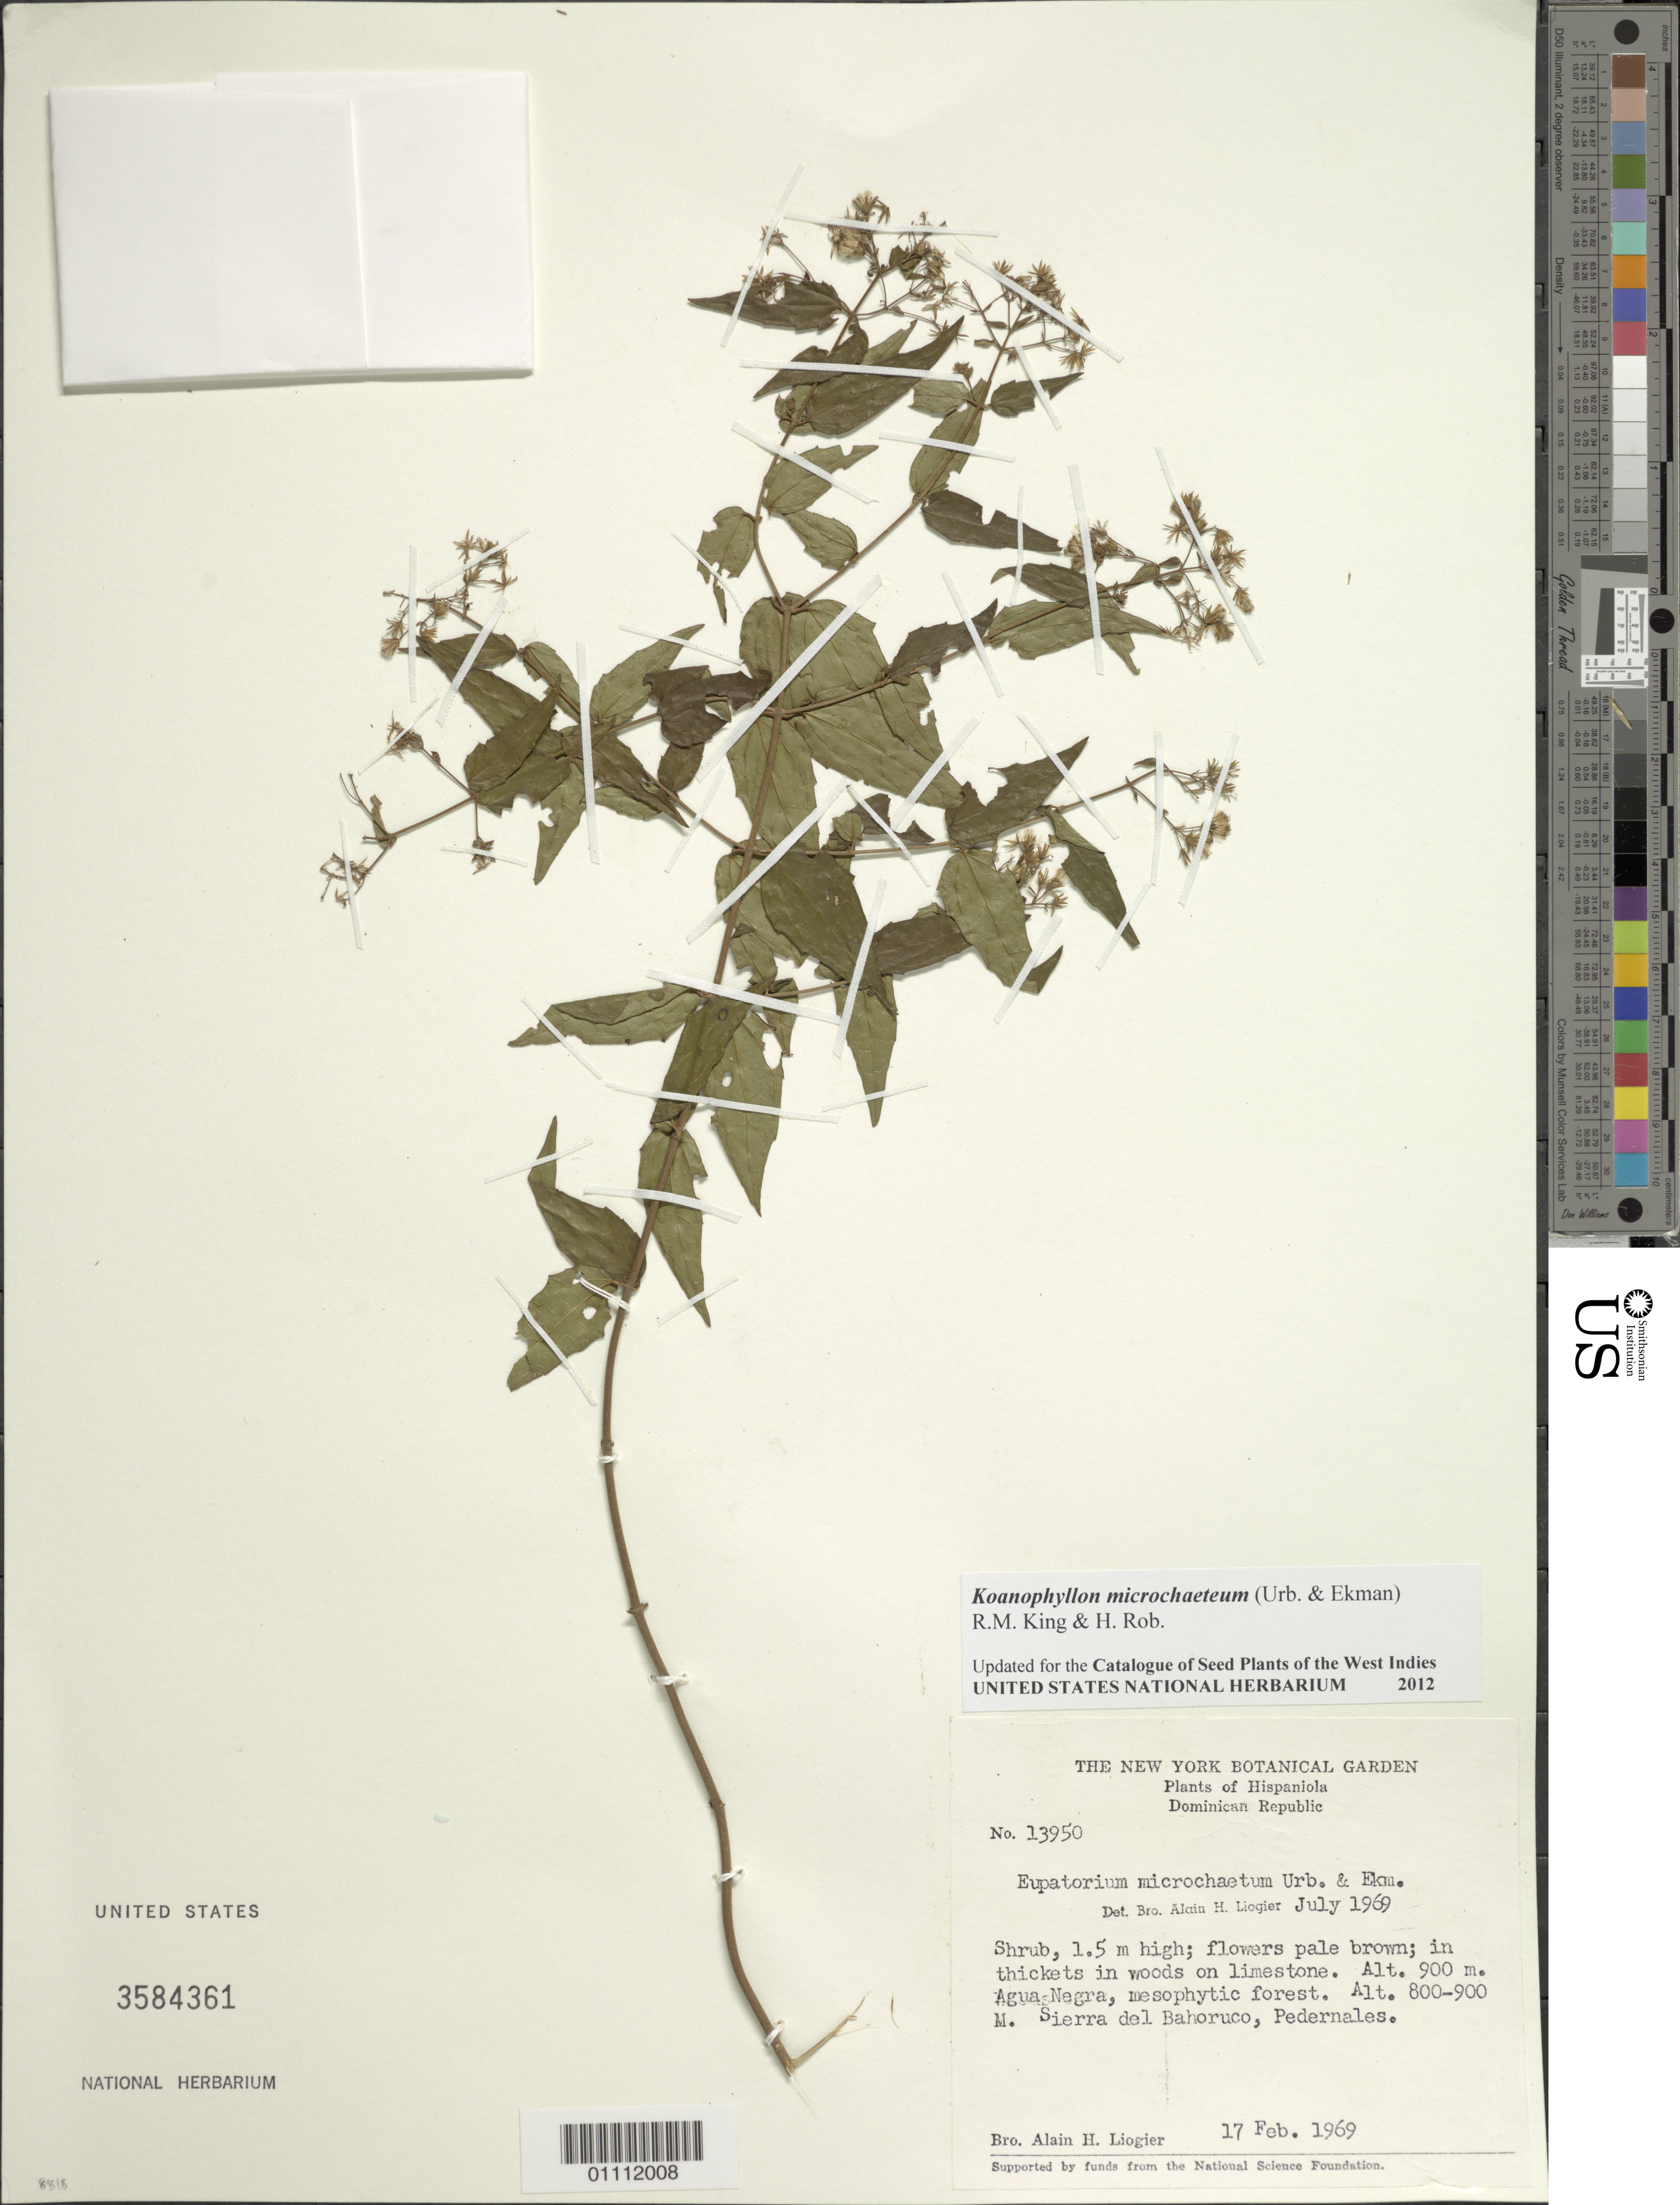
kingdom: Plantae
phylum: Tracheophyta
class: Magnoliopsida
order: Asterales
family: Asteraceae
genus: Koanophyllon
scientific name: Koanophyllon microchaetum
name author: (Urb. & Ekman) R.M. King & H. Rob.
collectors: A. H. Liogier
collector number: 13950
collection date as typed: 17 Feb 1969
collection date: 1969-02-17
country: Dominican Republic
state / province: Pedernales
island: Hispaniola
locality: Sierra del Bahoruco, Agua Negra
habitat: Mesophytic forest; in thickets in woods on limestone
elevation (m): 800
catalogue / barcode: US 3584361